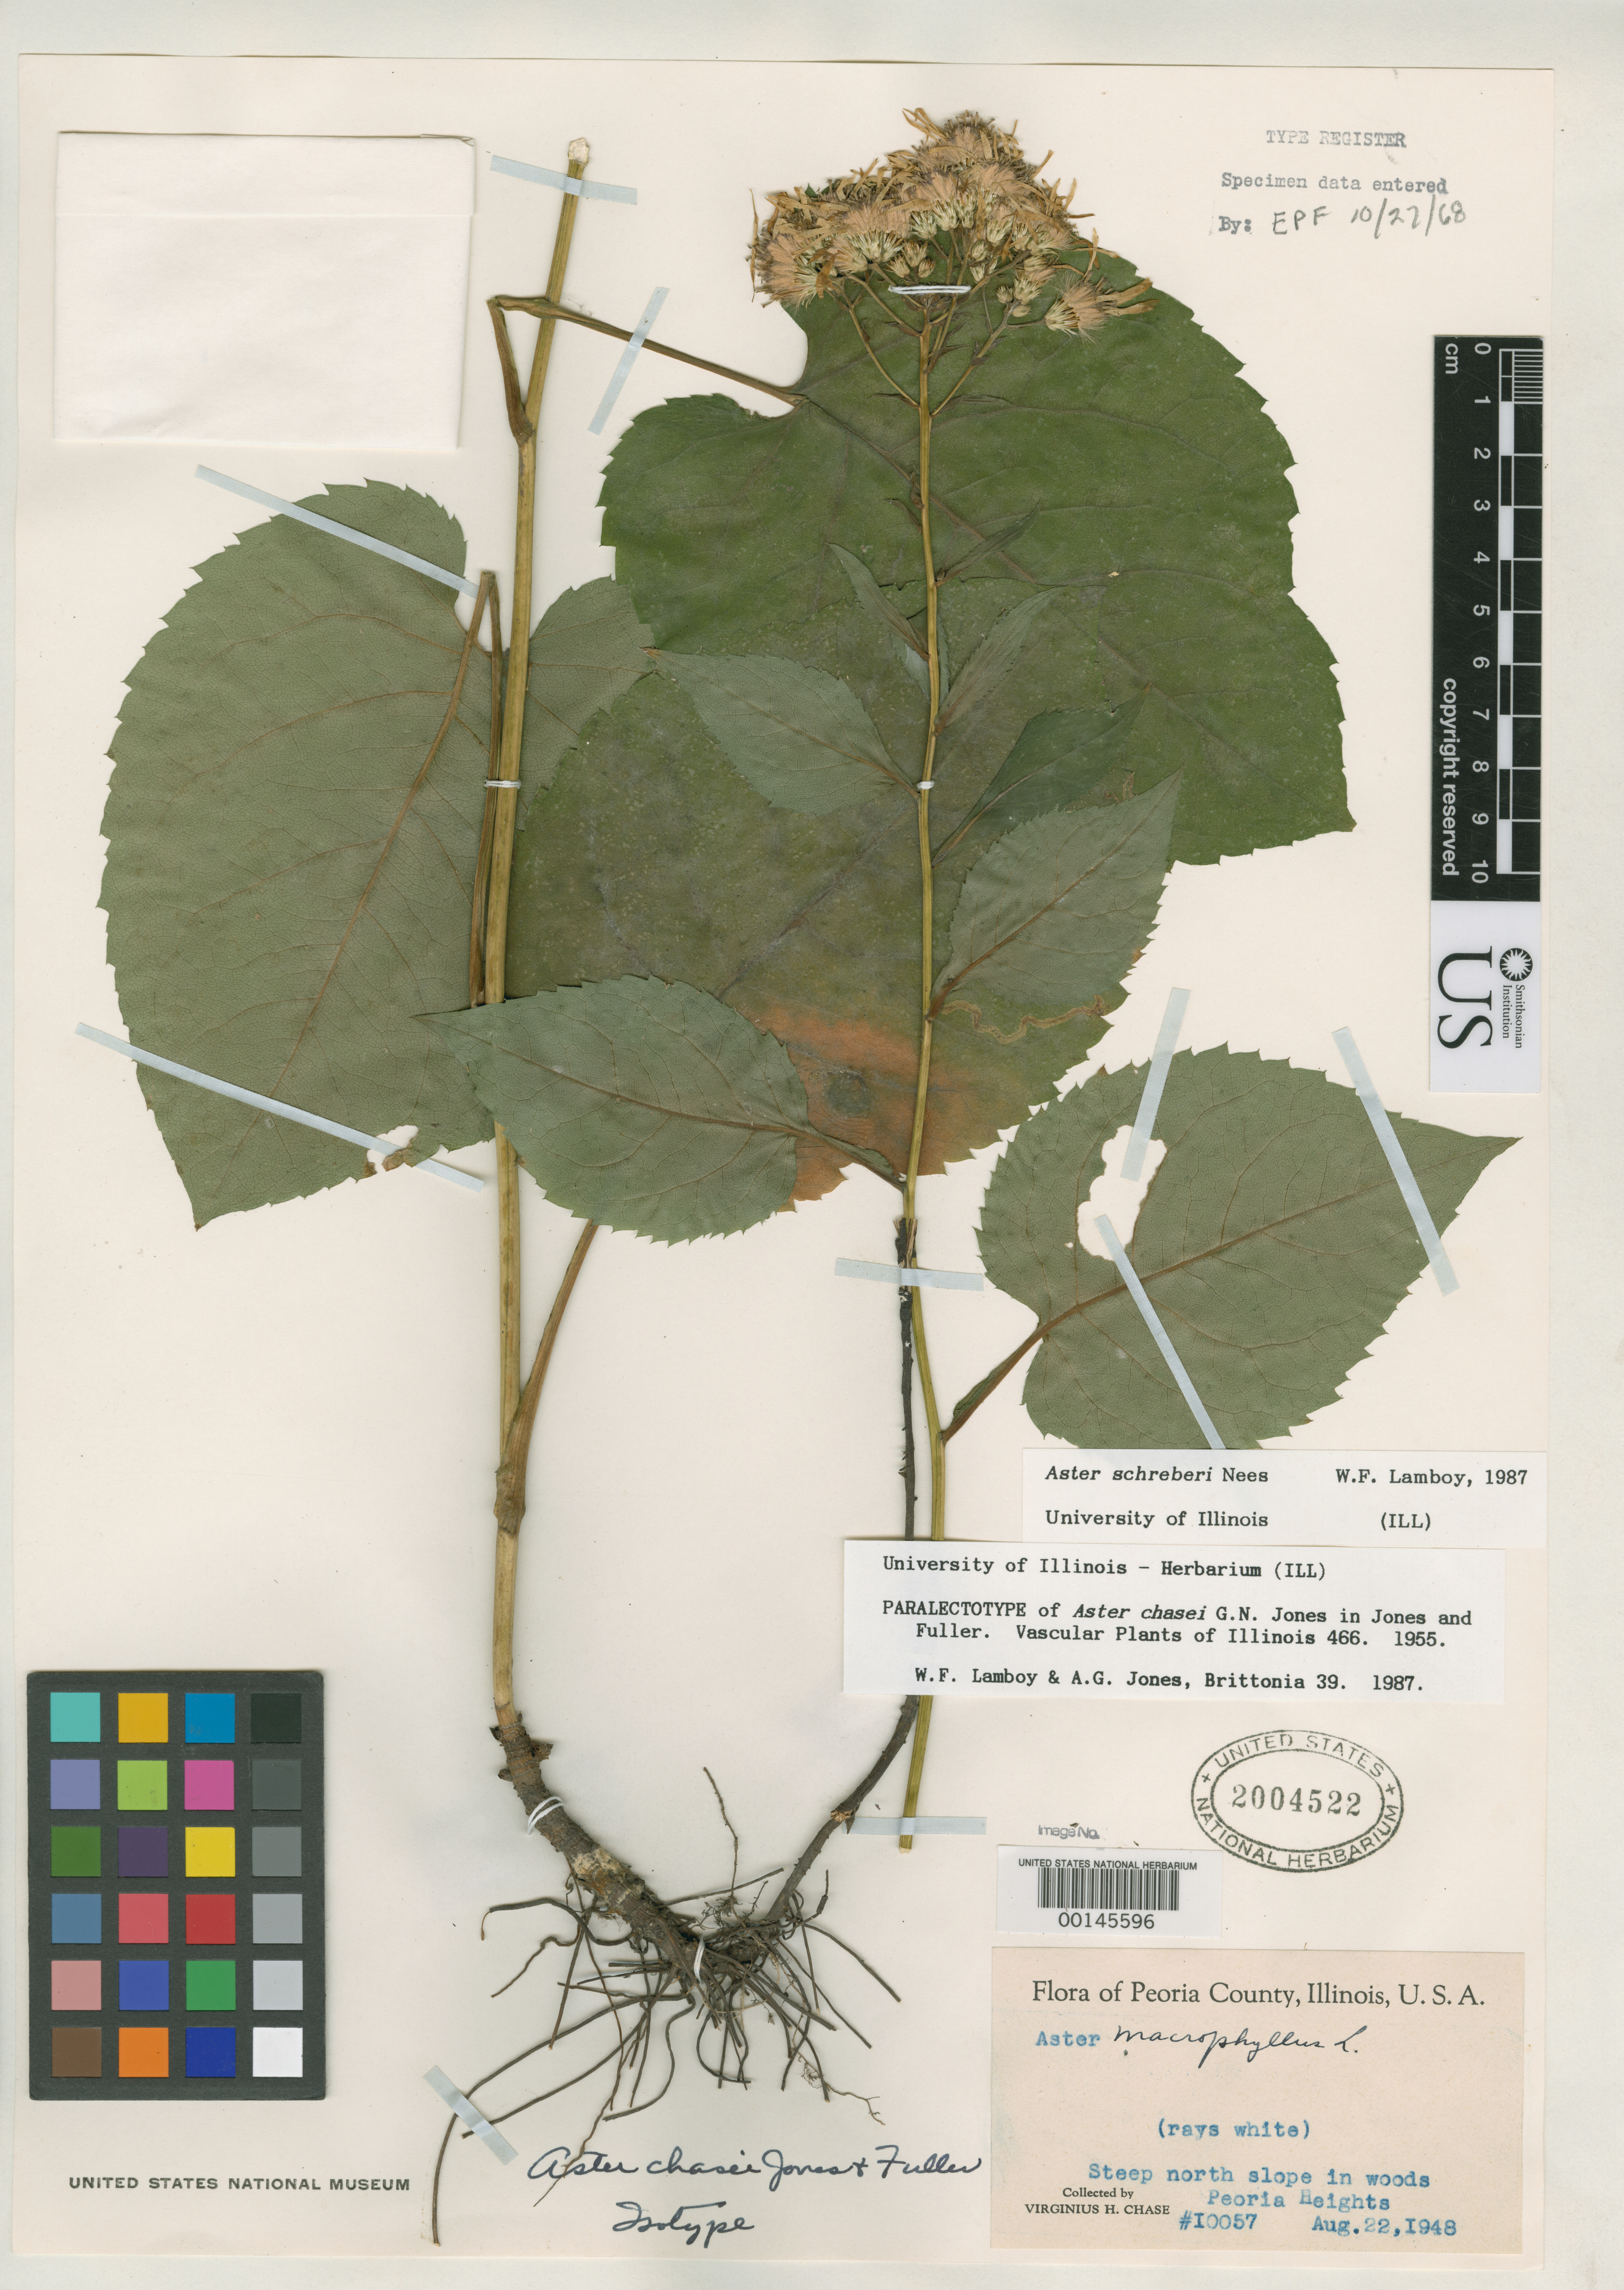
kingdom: Plantae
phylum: Tracheophyta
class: Magnoliopsida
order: Asterales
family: Asteraceae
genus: Aster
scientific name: Aster chasei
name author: G.N. Jones & Fuller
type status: Isolectotype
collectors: V. H. Chase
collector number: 10057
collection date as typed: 29 Aug 1948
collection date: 1948-08-29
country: United States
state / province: Illinois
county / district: Peoria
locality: Peoria Heights.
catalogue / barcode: US 2004522